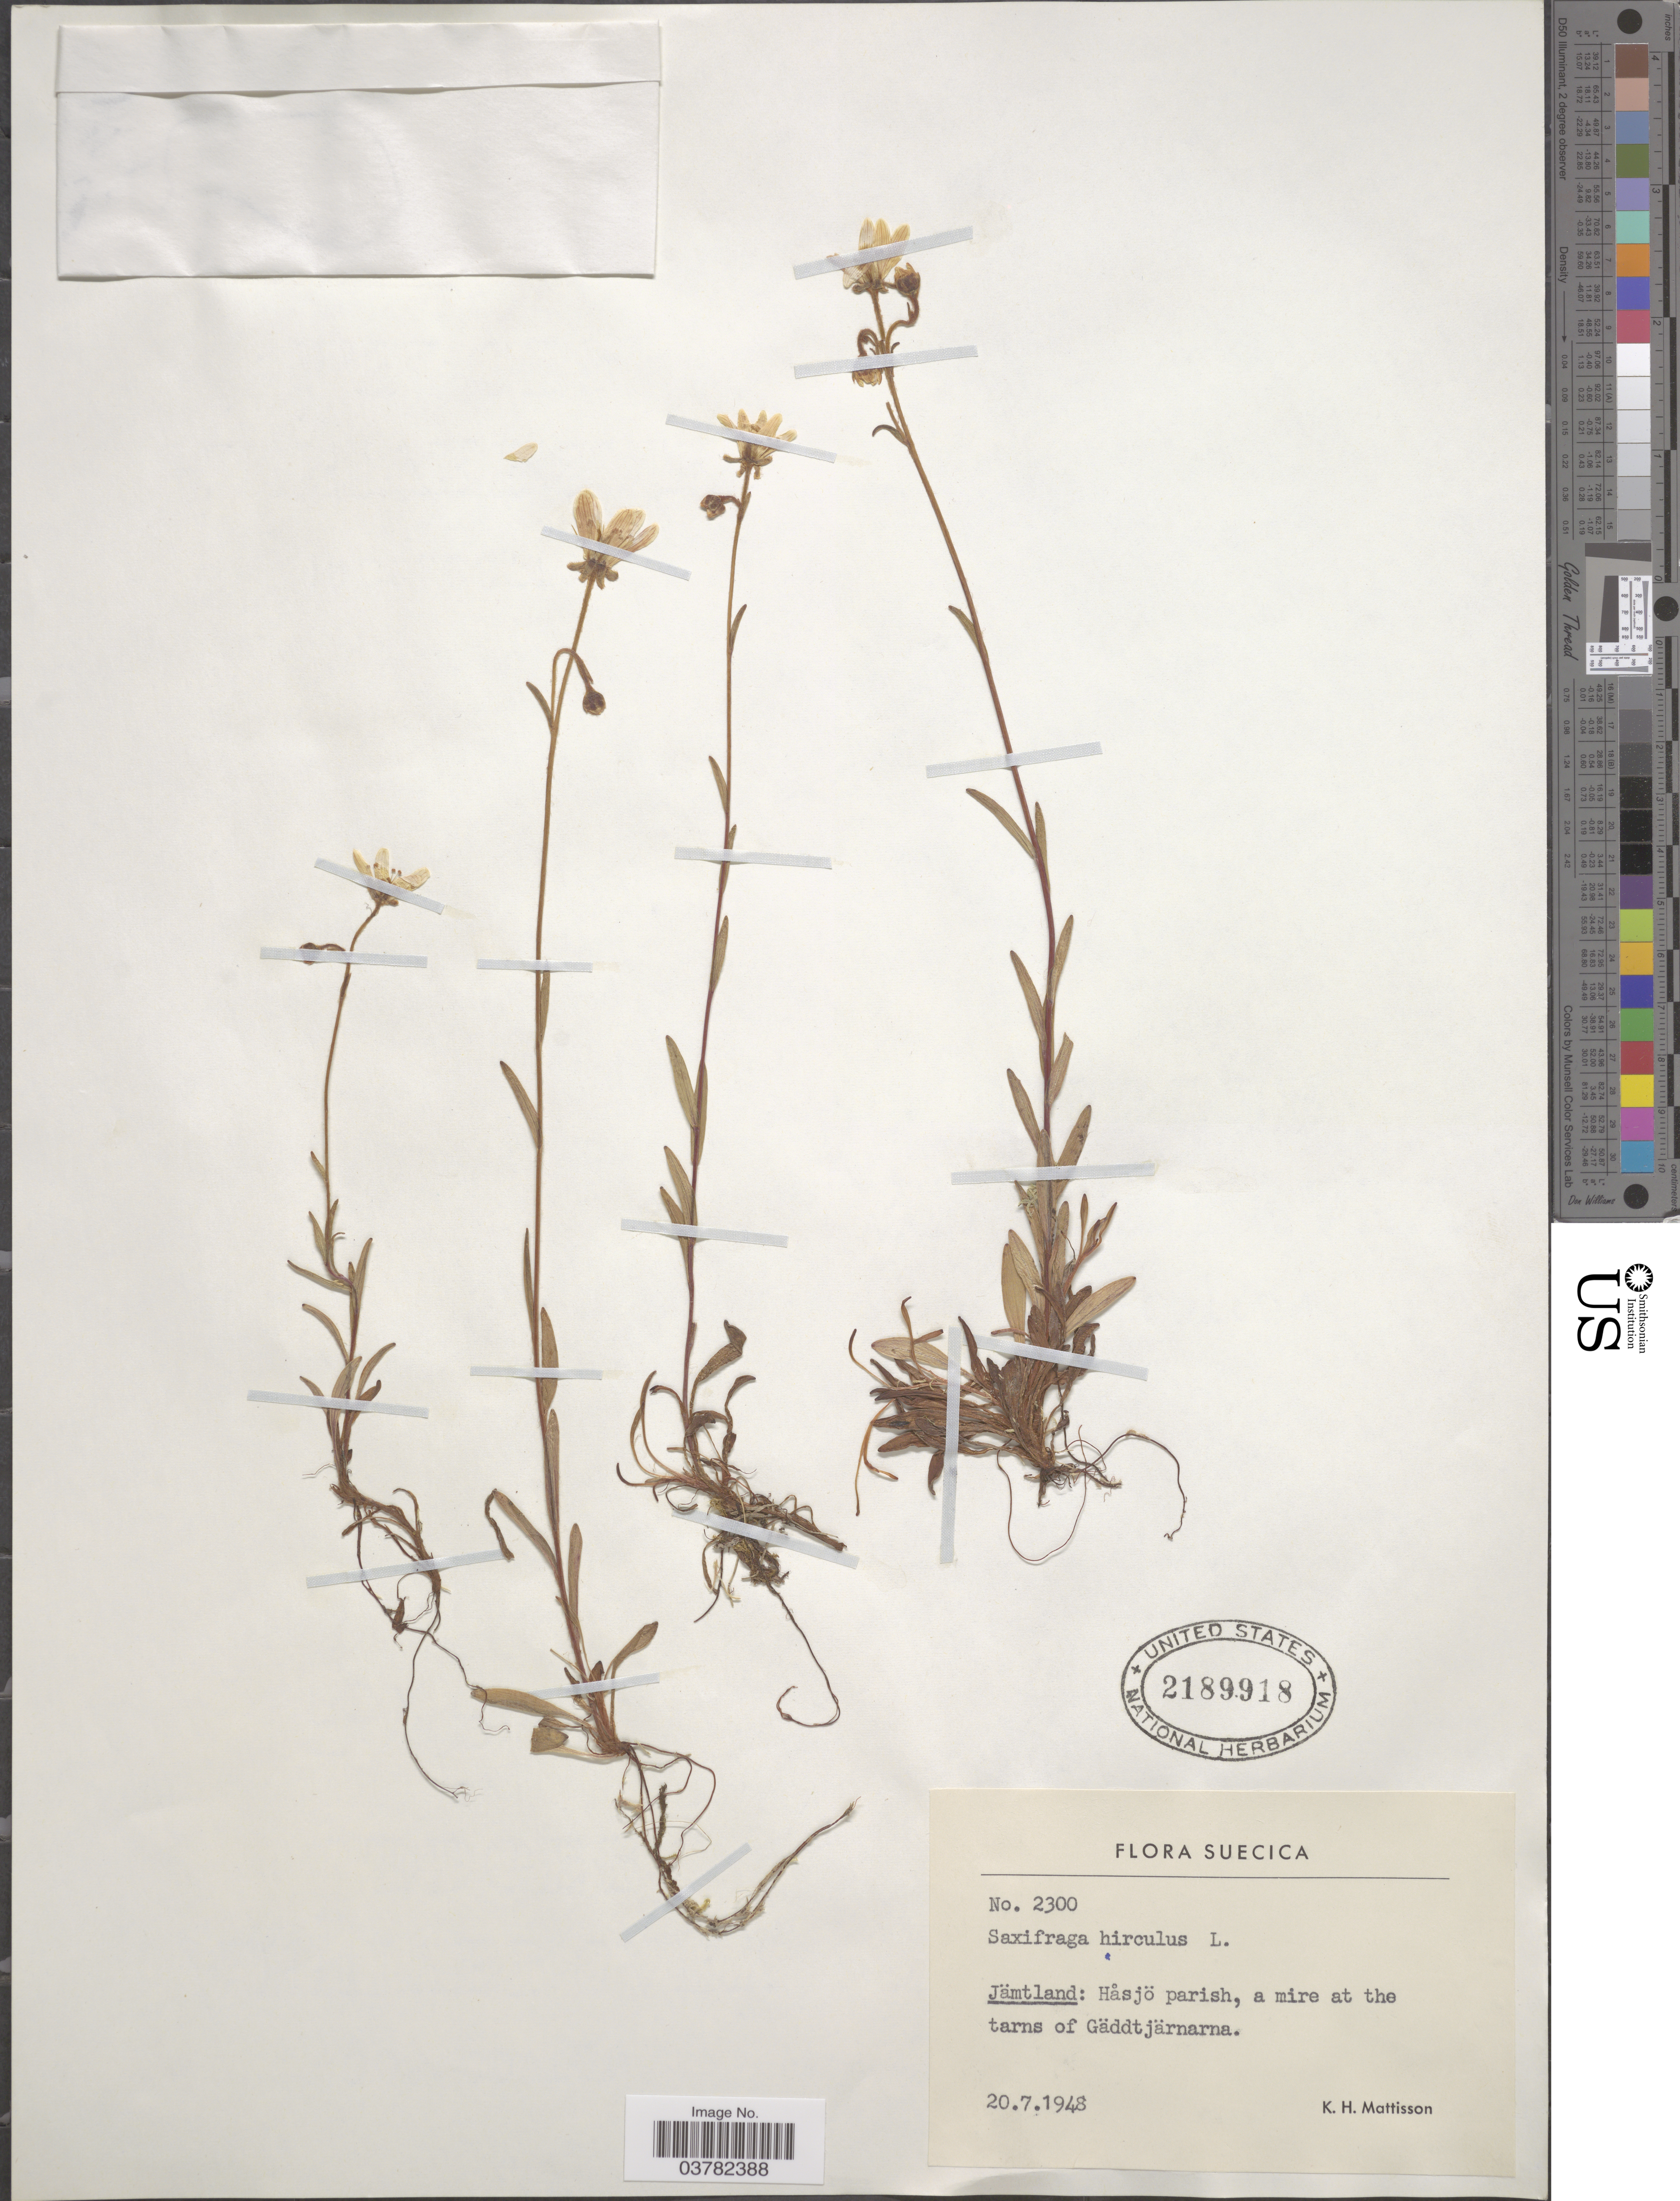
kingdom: Plantae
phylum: Tracheophyta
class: Magnoliopsida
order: Saxifragales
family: Saxifragaceae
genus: Saxifraga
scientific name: Saxifraga hirculus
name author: L.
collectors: K. Mattisson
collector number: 2300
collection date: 1948-07-20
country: Sweden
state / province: Jamtland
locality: Jämtland: Håsjö parish, a mire at the tarns of Gäddtjärnarna.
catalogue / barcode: US 2189918